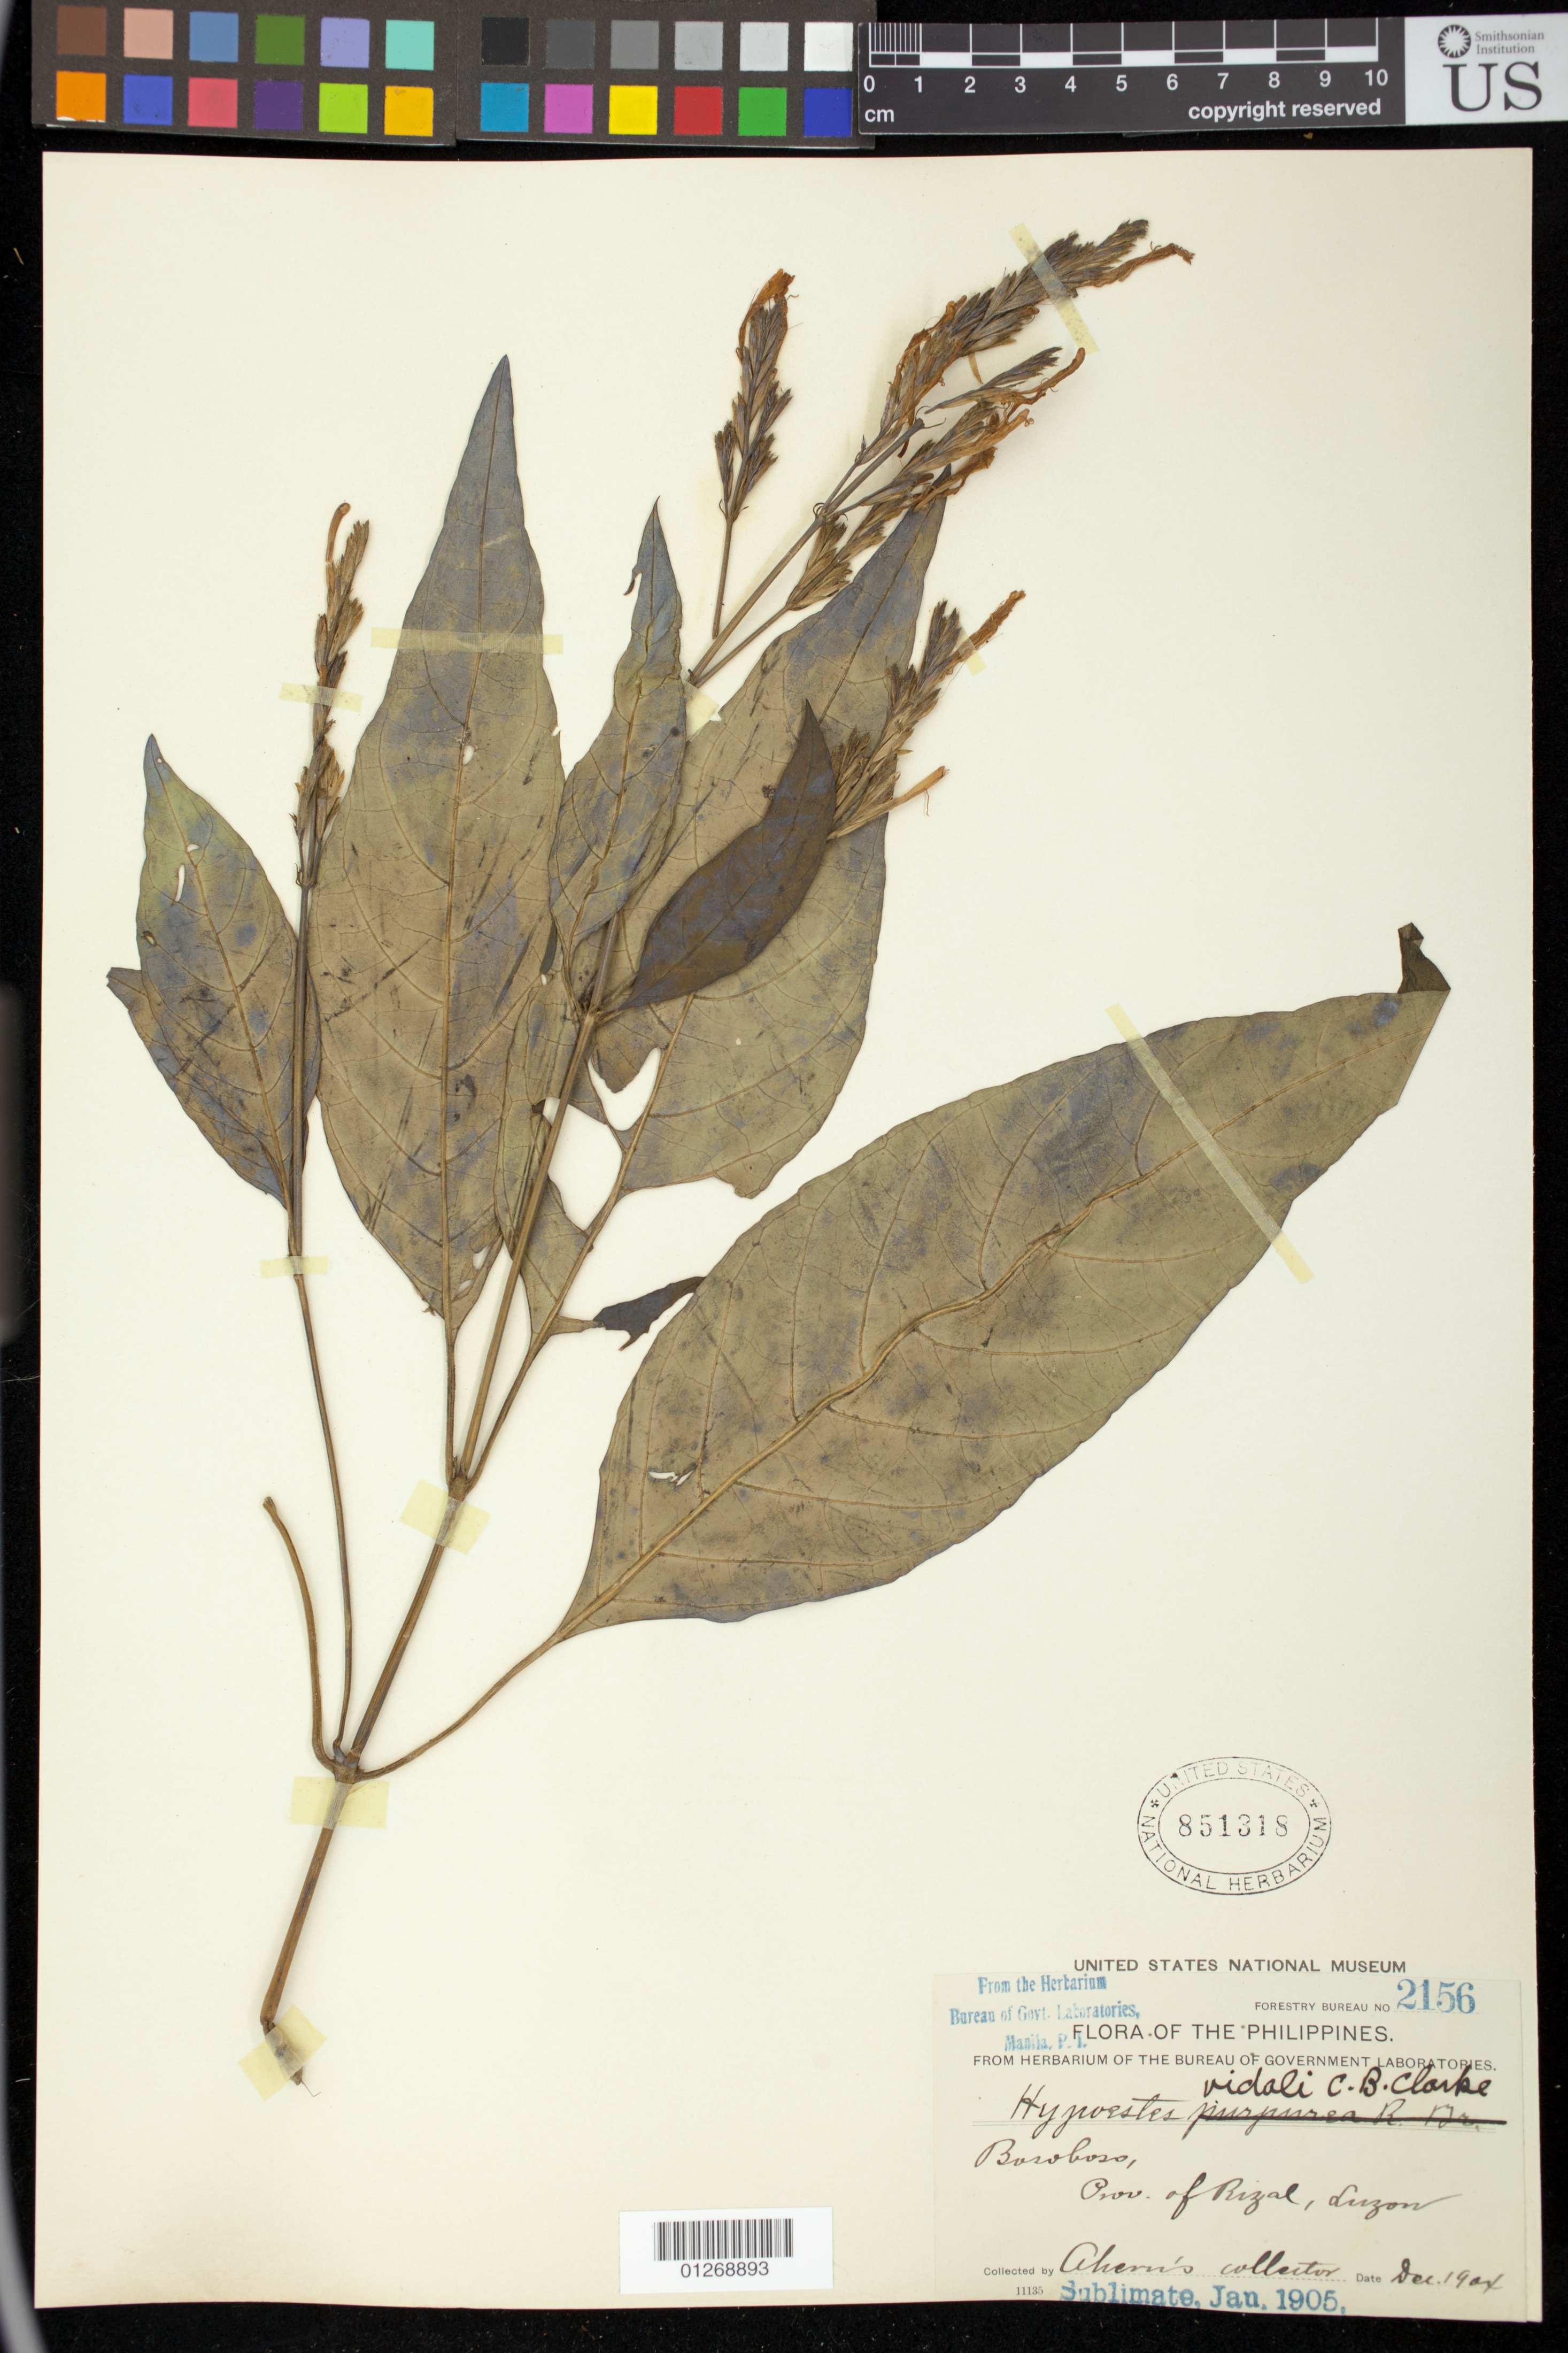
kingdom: Plantae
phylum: Tracheophyta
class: Magnoliopsida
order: Lamiales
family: Acanthaceae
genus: Hypoestes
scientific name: Hypoestes vidalii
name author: C.B. Clarke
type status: Isosyntype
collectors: Ahern's collector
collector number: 2156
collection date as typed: Dec 1904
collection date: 1904-12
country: Philippines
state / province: Calabarzon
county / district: Rizal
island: Luzon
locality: Bosoboso, Prov. of Rizal, Luzon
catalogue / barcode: US 851318